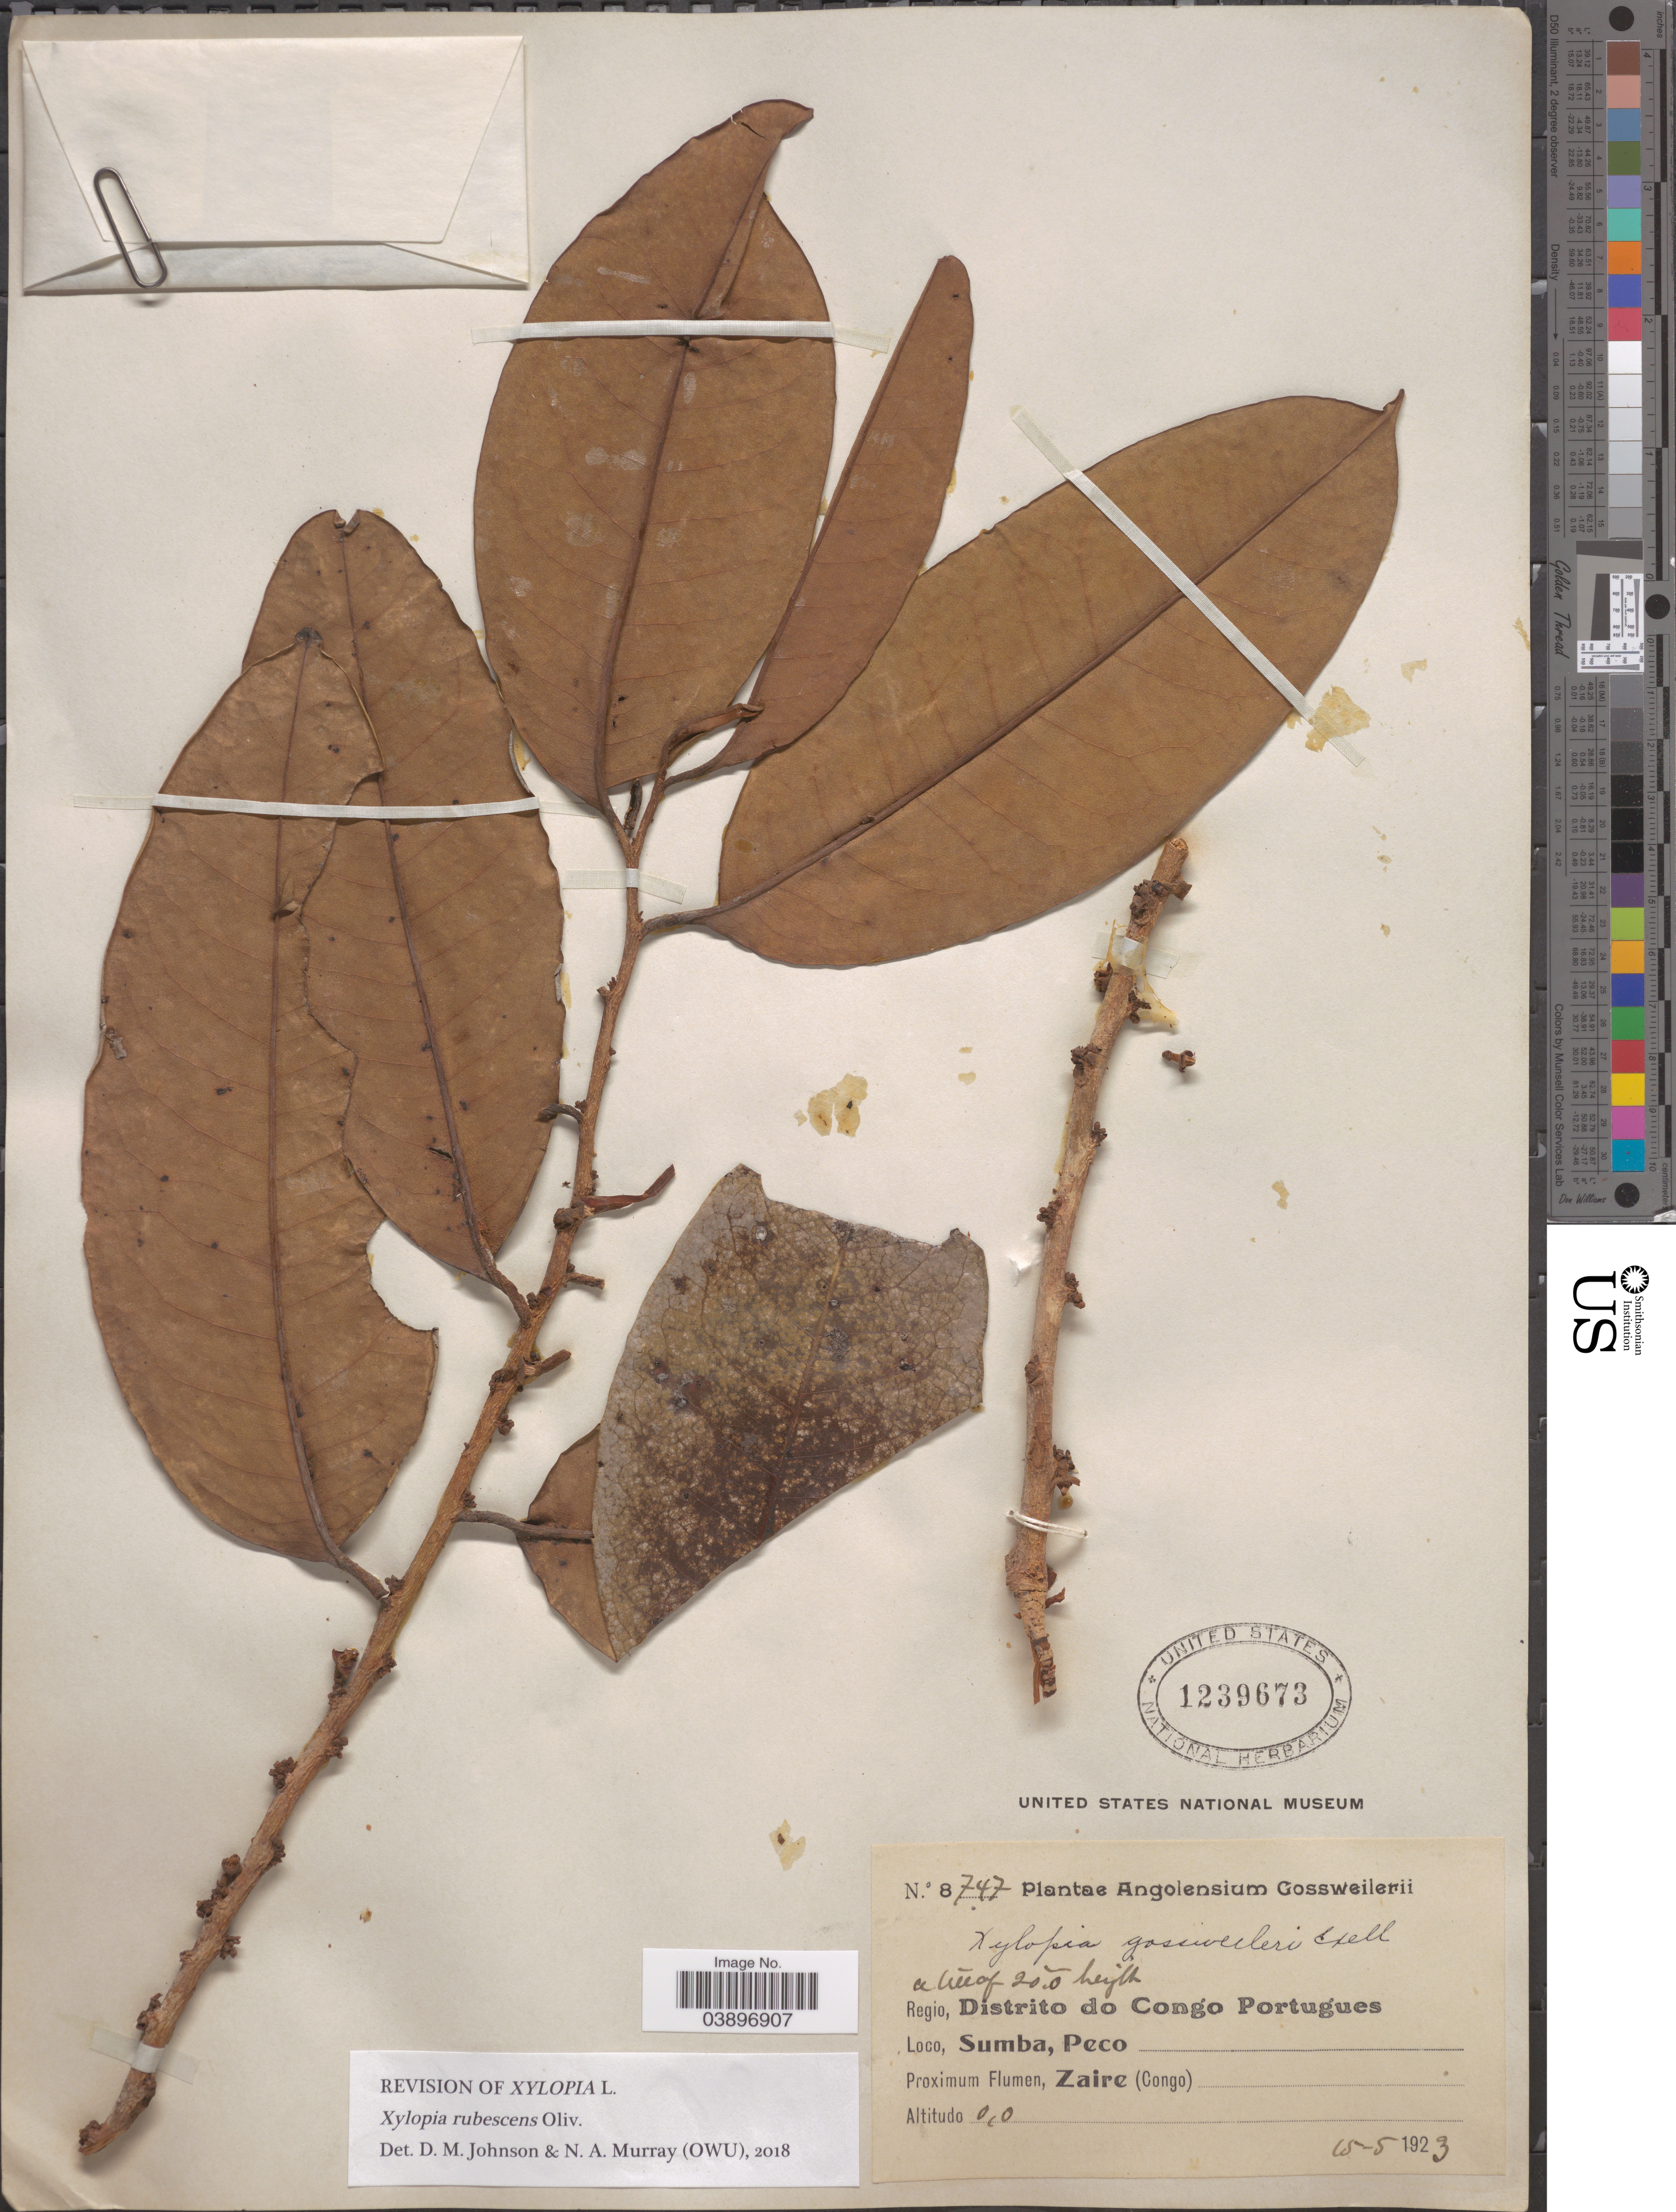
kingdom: Plantae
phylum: Tracheophyta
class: Magnoliopsida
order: Magnoliales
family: Annonaceae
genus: Xylopia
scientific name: Xylopia rubescens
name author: Oliv.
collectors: -. Gossweiler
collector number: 8747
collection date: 1923-05-15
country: Angola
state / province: Zaire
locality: Regio, Dístríto do Congo Portuguez. Sumba, Peco. Zaire (Congo).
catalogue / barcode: US 1239673